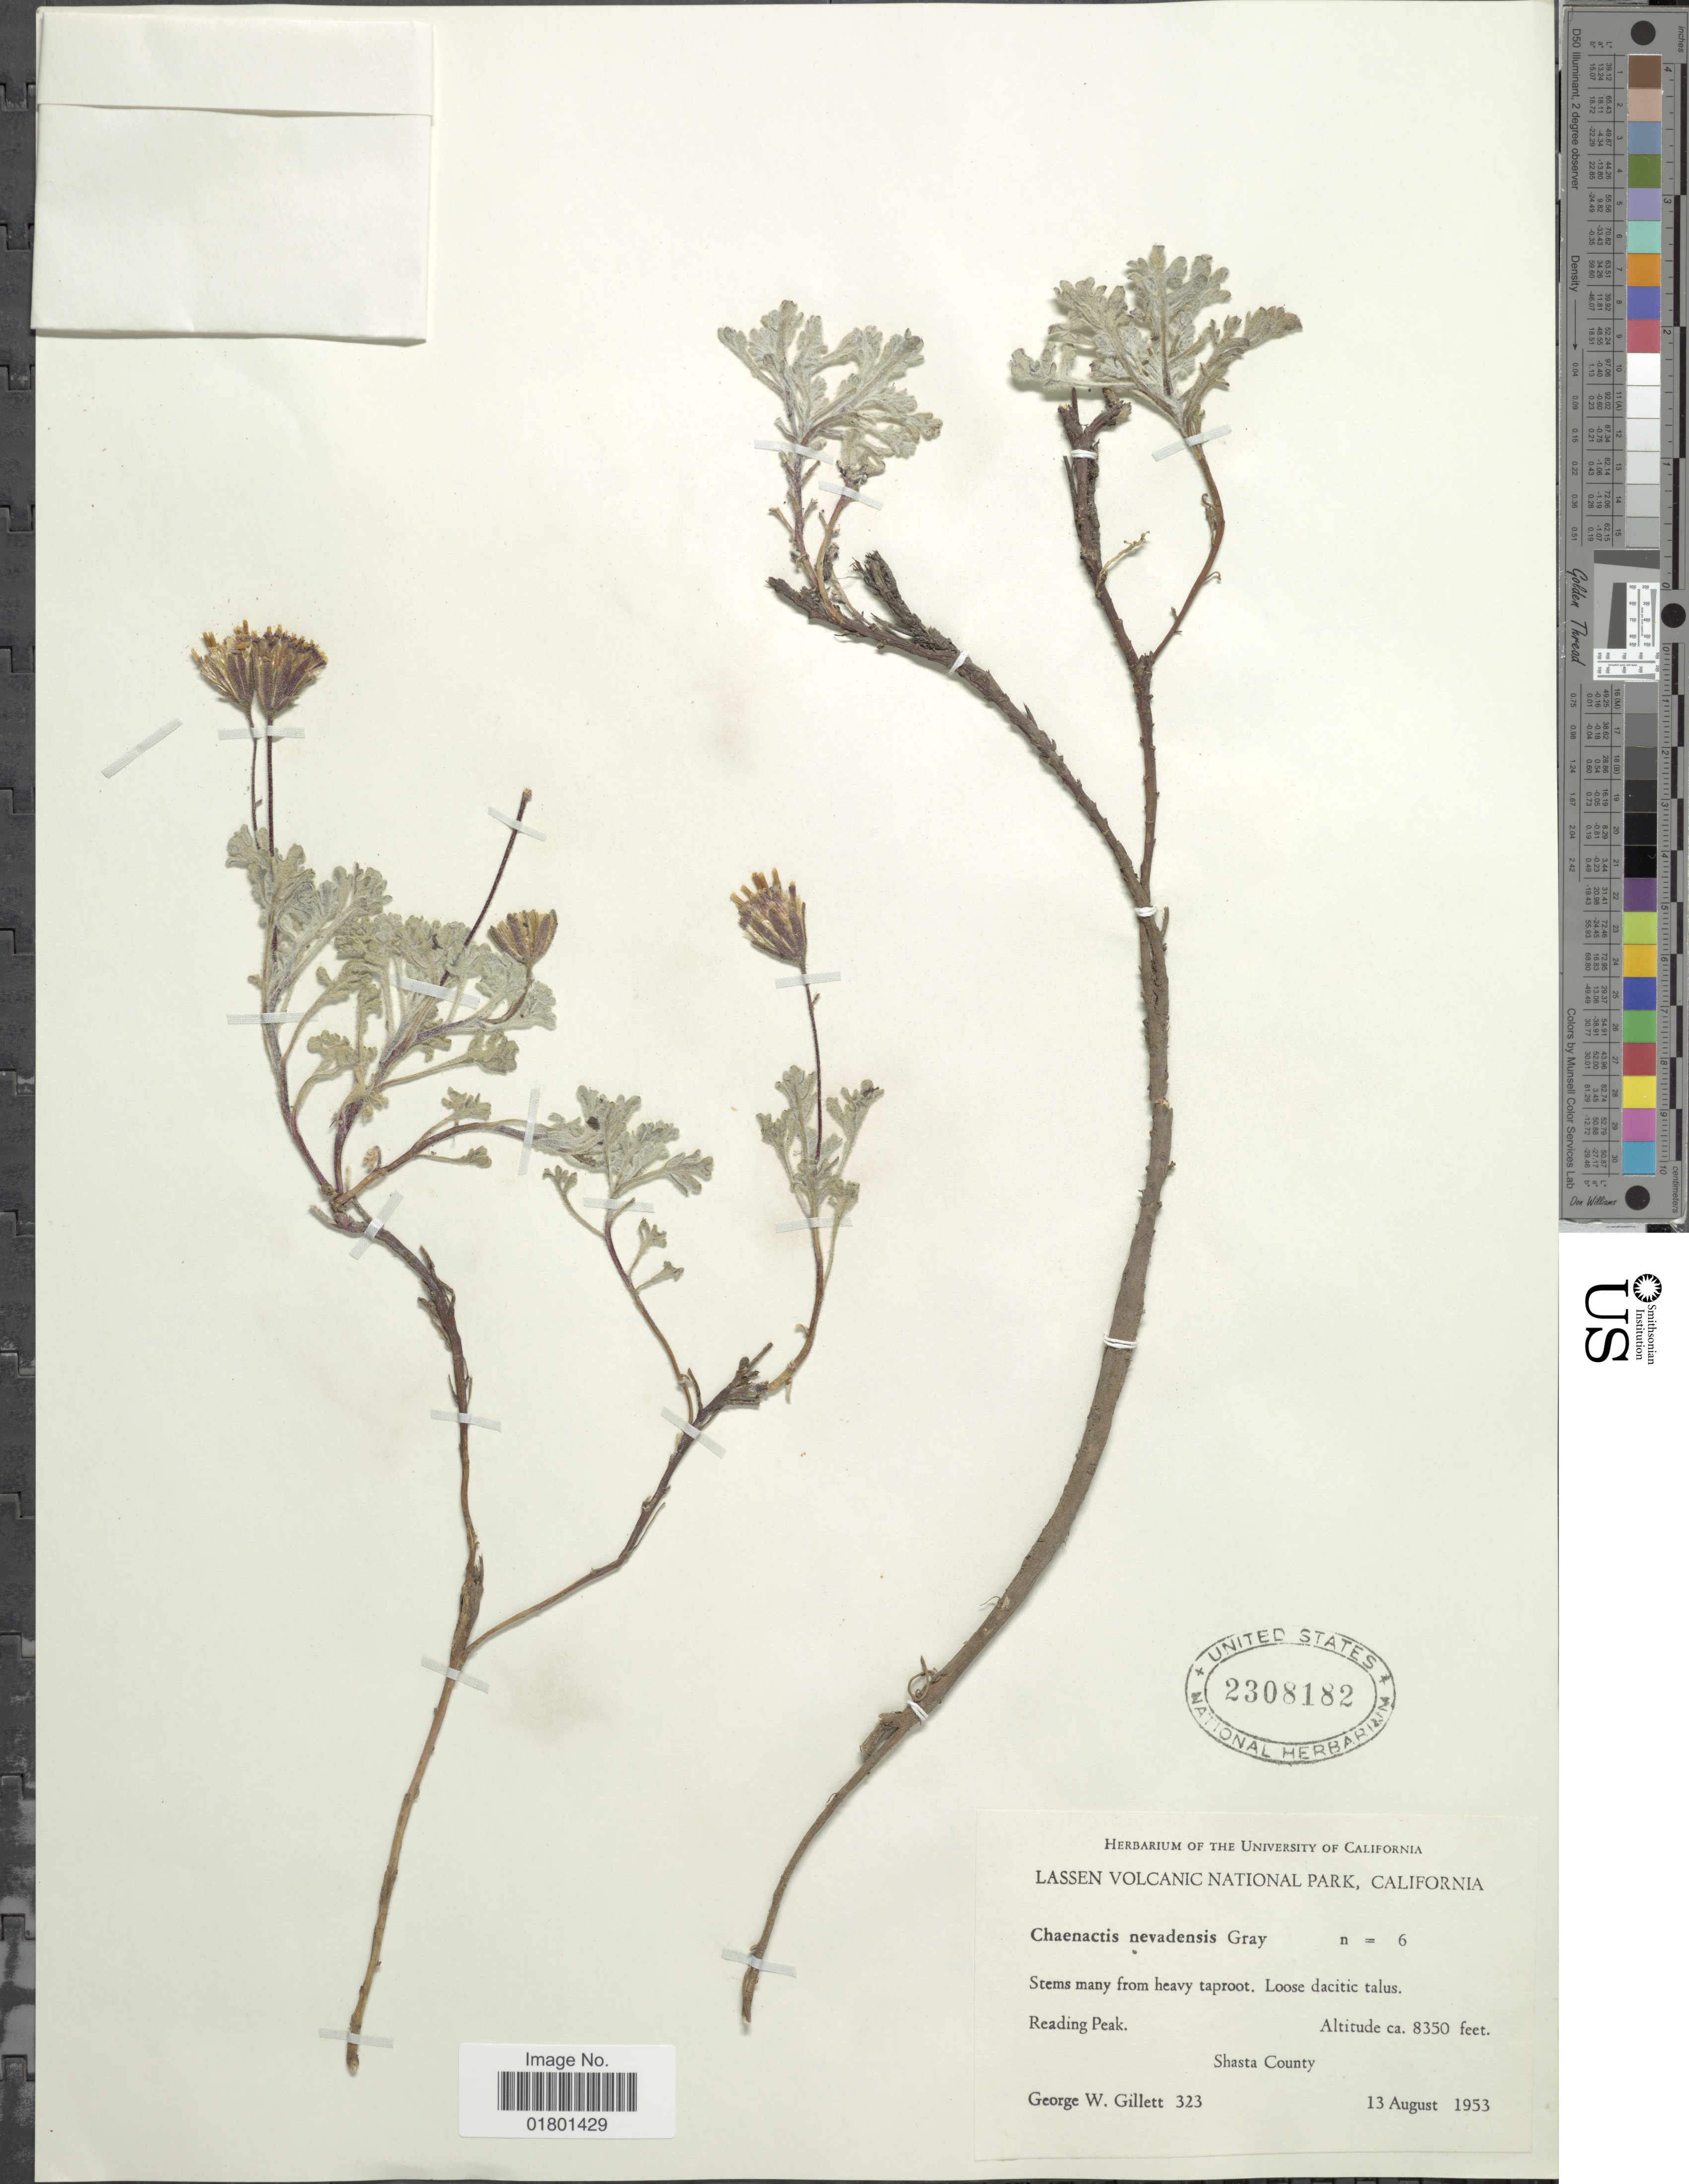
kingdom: Plantae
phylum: Tracheophyta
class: Magnoliopsida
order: Asterales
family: Asteraceae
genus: Chaenactis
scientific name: Chaenactis nevadensis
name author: (Kellogg) A. Gray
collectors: G. Gillett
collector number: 323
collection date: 1953-08-13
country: United States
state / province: California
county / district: Shasta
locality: Lassen Volcanic National Park, Reading Peak, Shasta County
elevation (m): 2545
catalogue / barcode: US 2308182